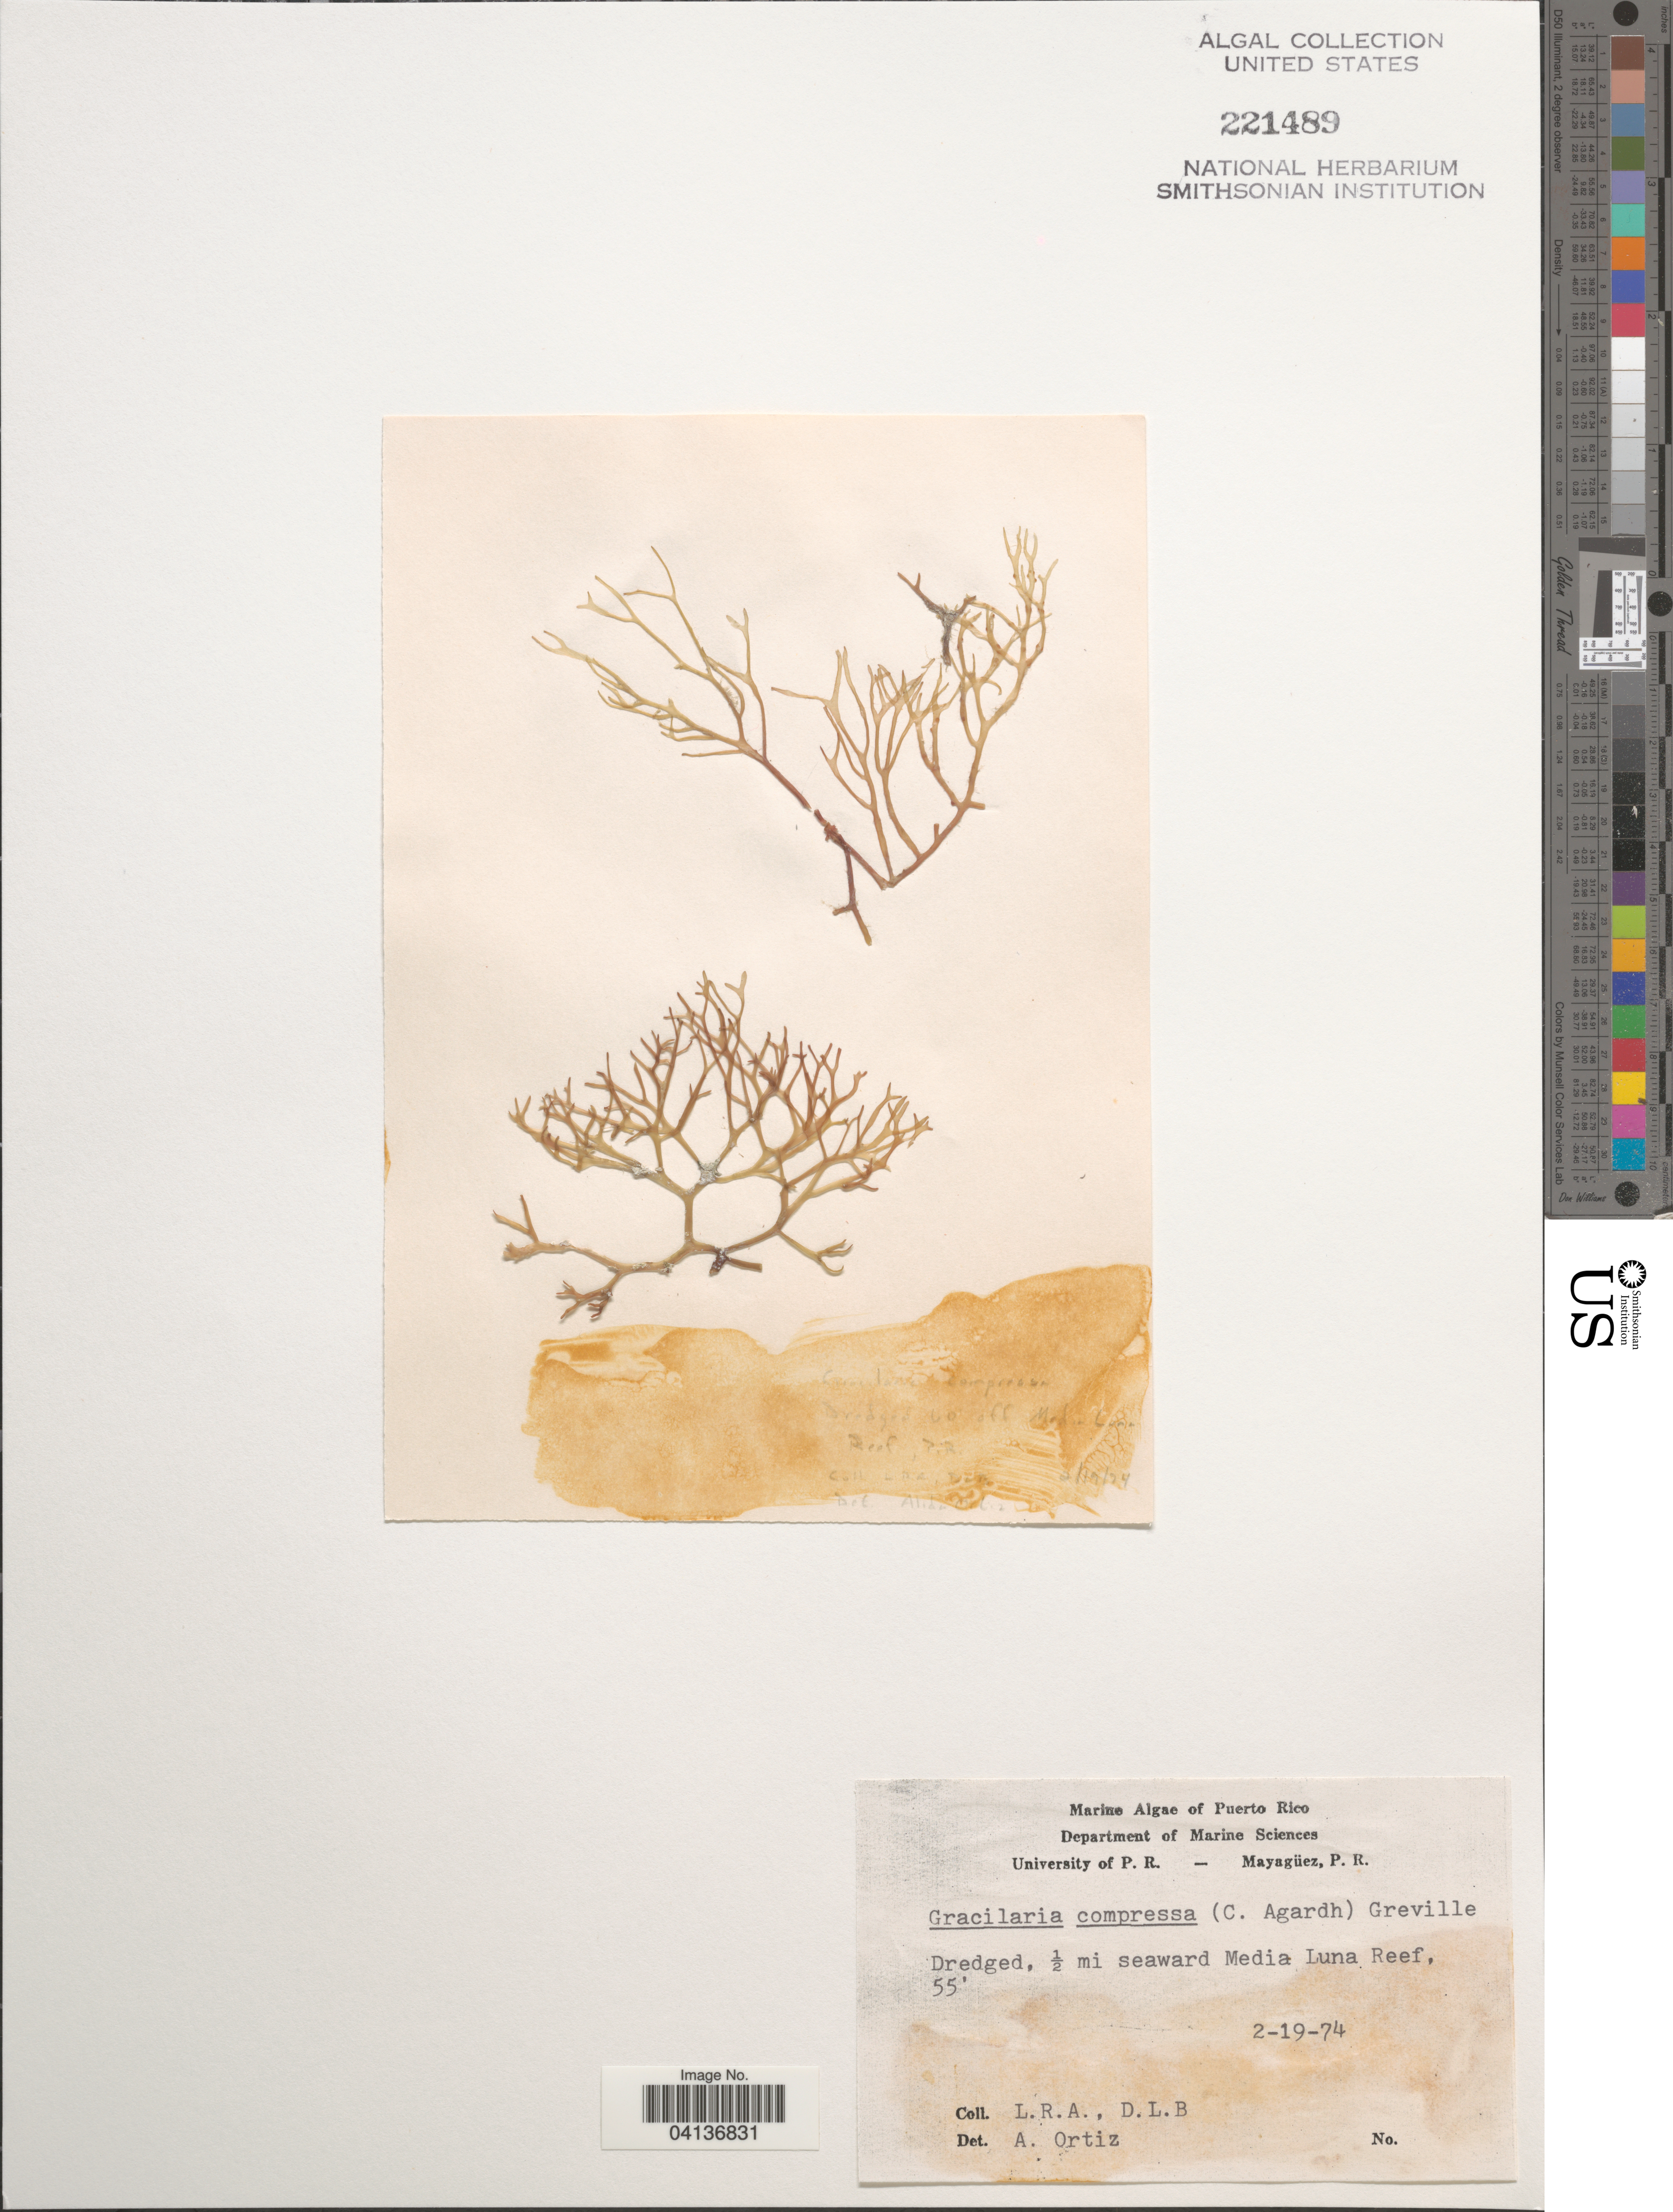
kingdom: Plantae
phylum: Rhodophyta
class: Florideophyceae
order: Gracilariales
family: Gracilariaceae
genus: Gracilaria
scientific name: Gracilaria compressa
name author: (C. Agardh) Grev.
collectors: L. R. A. & D. L. B.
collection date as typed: Transcribed d/m/y: 19/2/74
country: Puerto Rico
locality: Dredged, ½ mi seaward Media Luna Reef.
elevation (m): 17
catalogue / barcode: US 221489